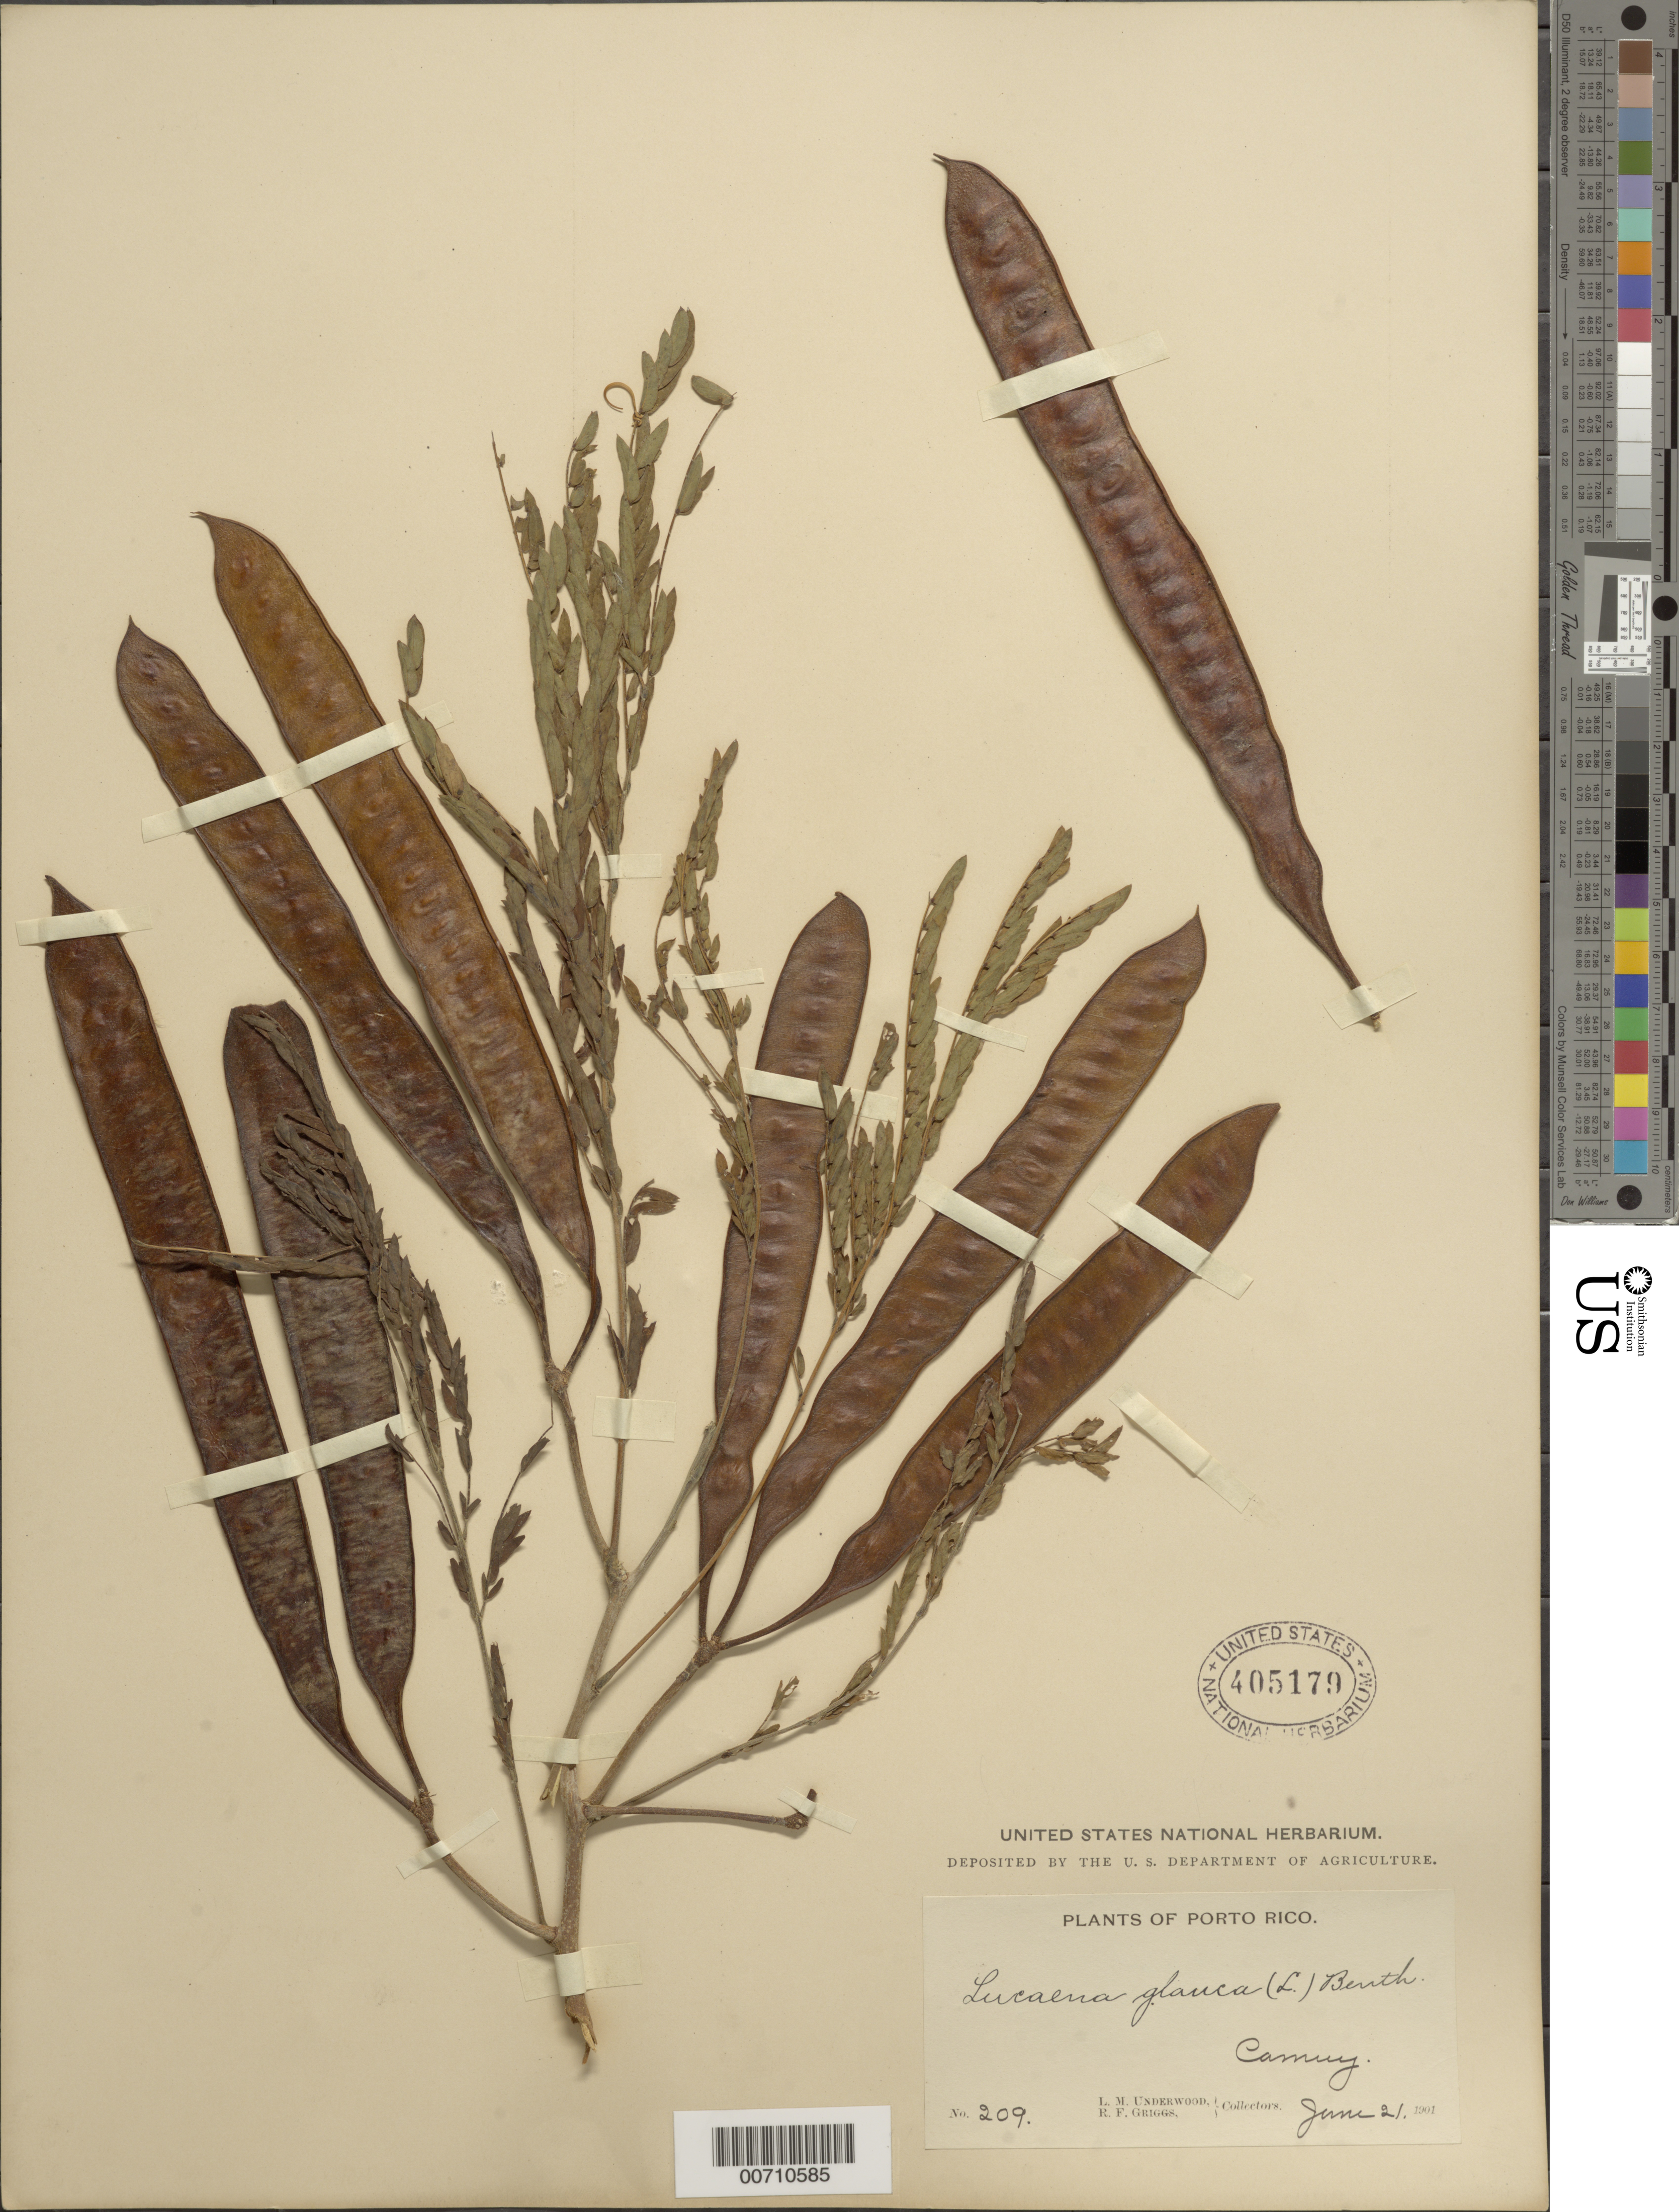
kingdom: Plantae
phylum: Tracheophyta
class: Magnoliopsida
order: Fabales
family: Fabaceae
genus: Leucaena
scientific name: Leucaena leucocephala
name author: (Lam.) de Wit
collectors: L. M. Underwood & R. F. Griggs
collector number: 209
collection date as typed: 21 Jun 1901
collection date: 1901-06-21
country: Puerto Rico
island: Greater Antilles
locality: Camuy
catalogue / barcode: US 405179